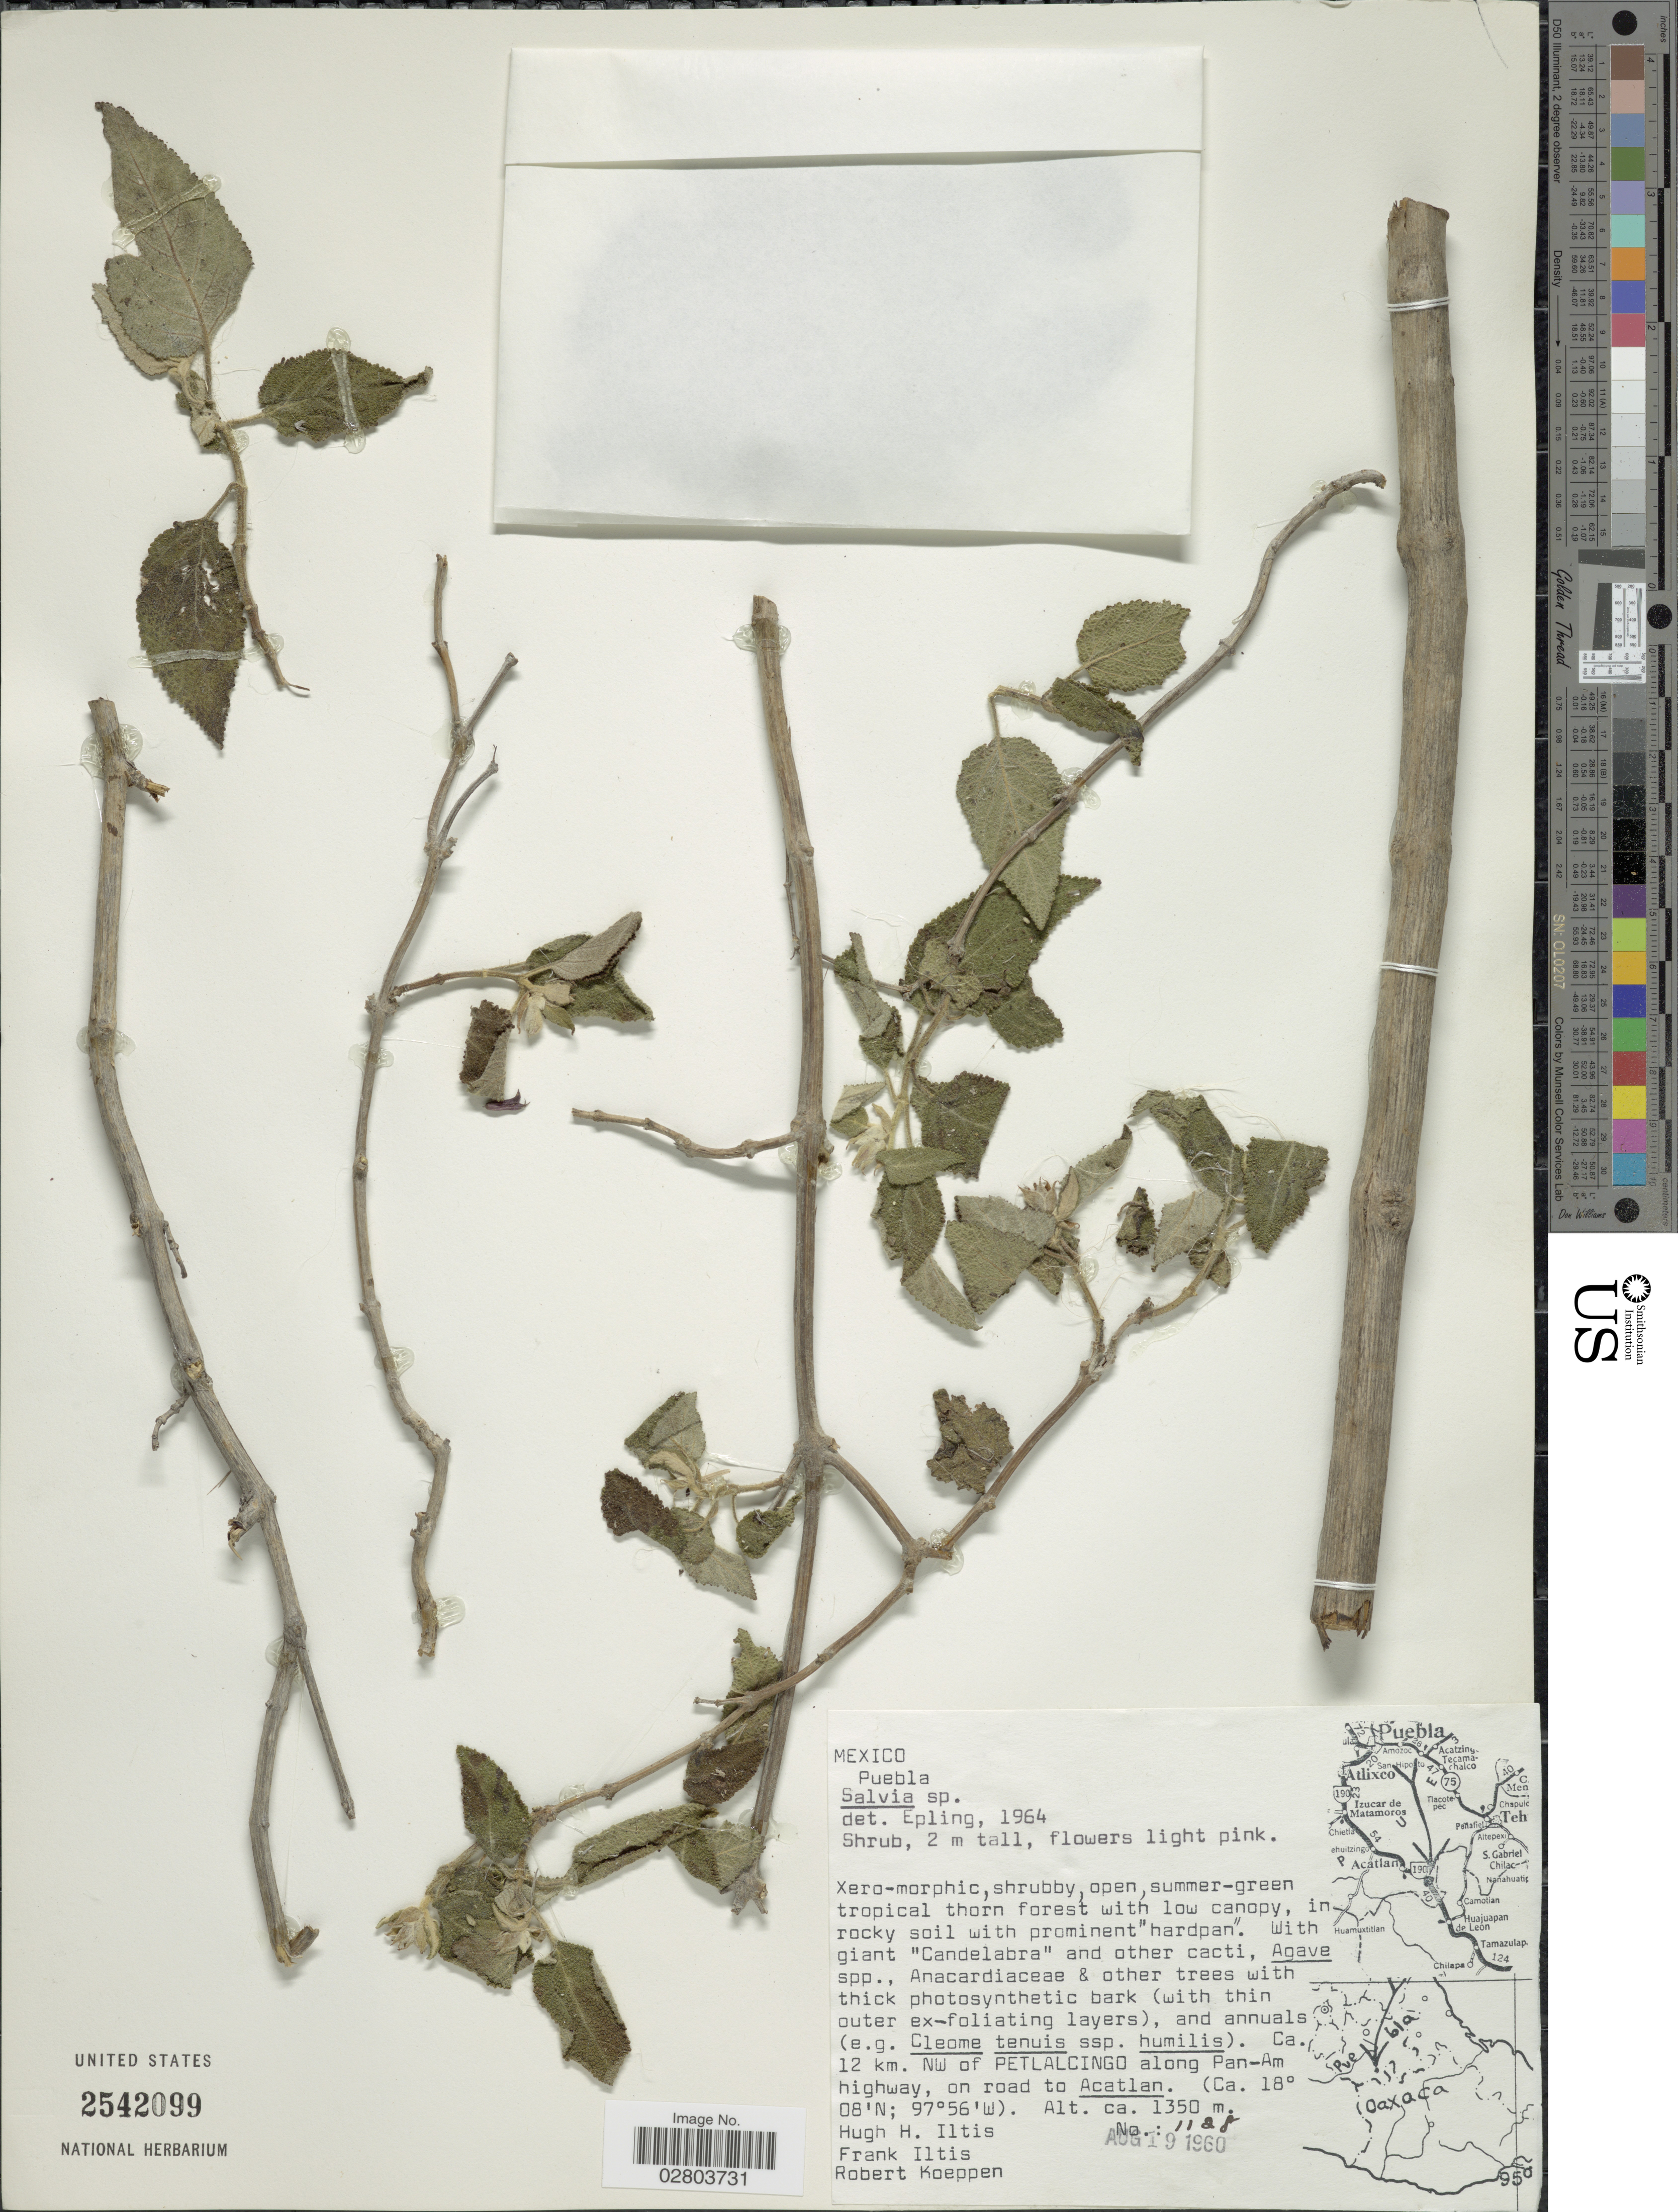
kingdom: Plantae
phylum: Tracheophyta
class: Magnoliopsida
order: Lamiales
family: Lamiaceae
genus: Salvia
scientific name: Salvia sp.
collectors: H. Iltis, F. S. Iltis & R. C. Koeppen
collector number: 1128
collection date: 1960-08-19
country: Mexico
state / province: Puebla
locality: Ca. 12 km. NW of Petlalcingo along Pan-Am highway, on road to Acatlan.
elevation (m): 1350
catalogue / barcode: US 2542099